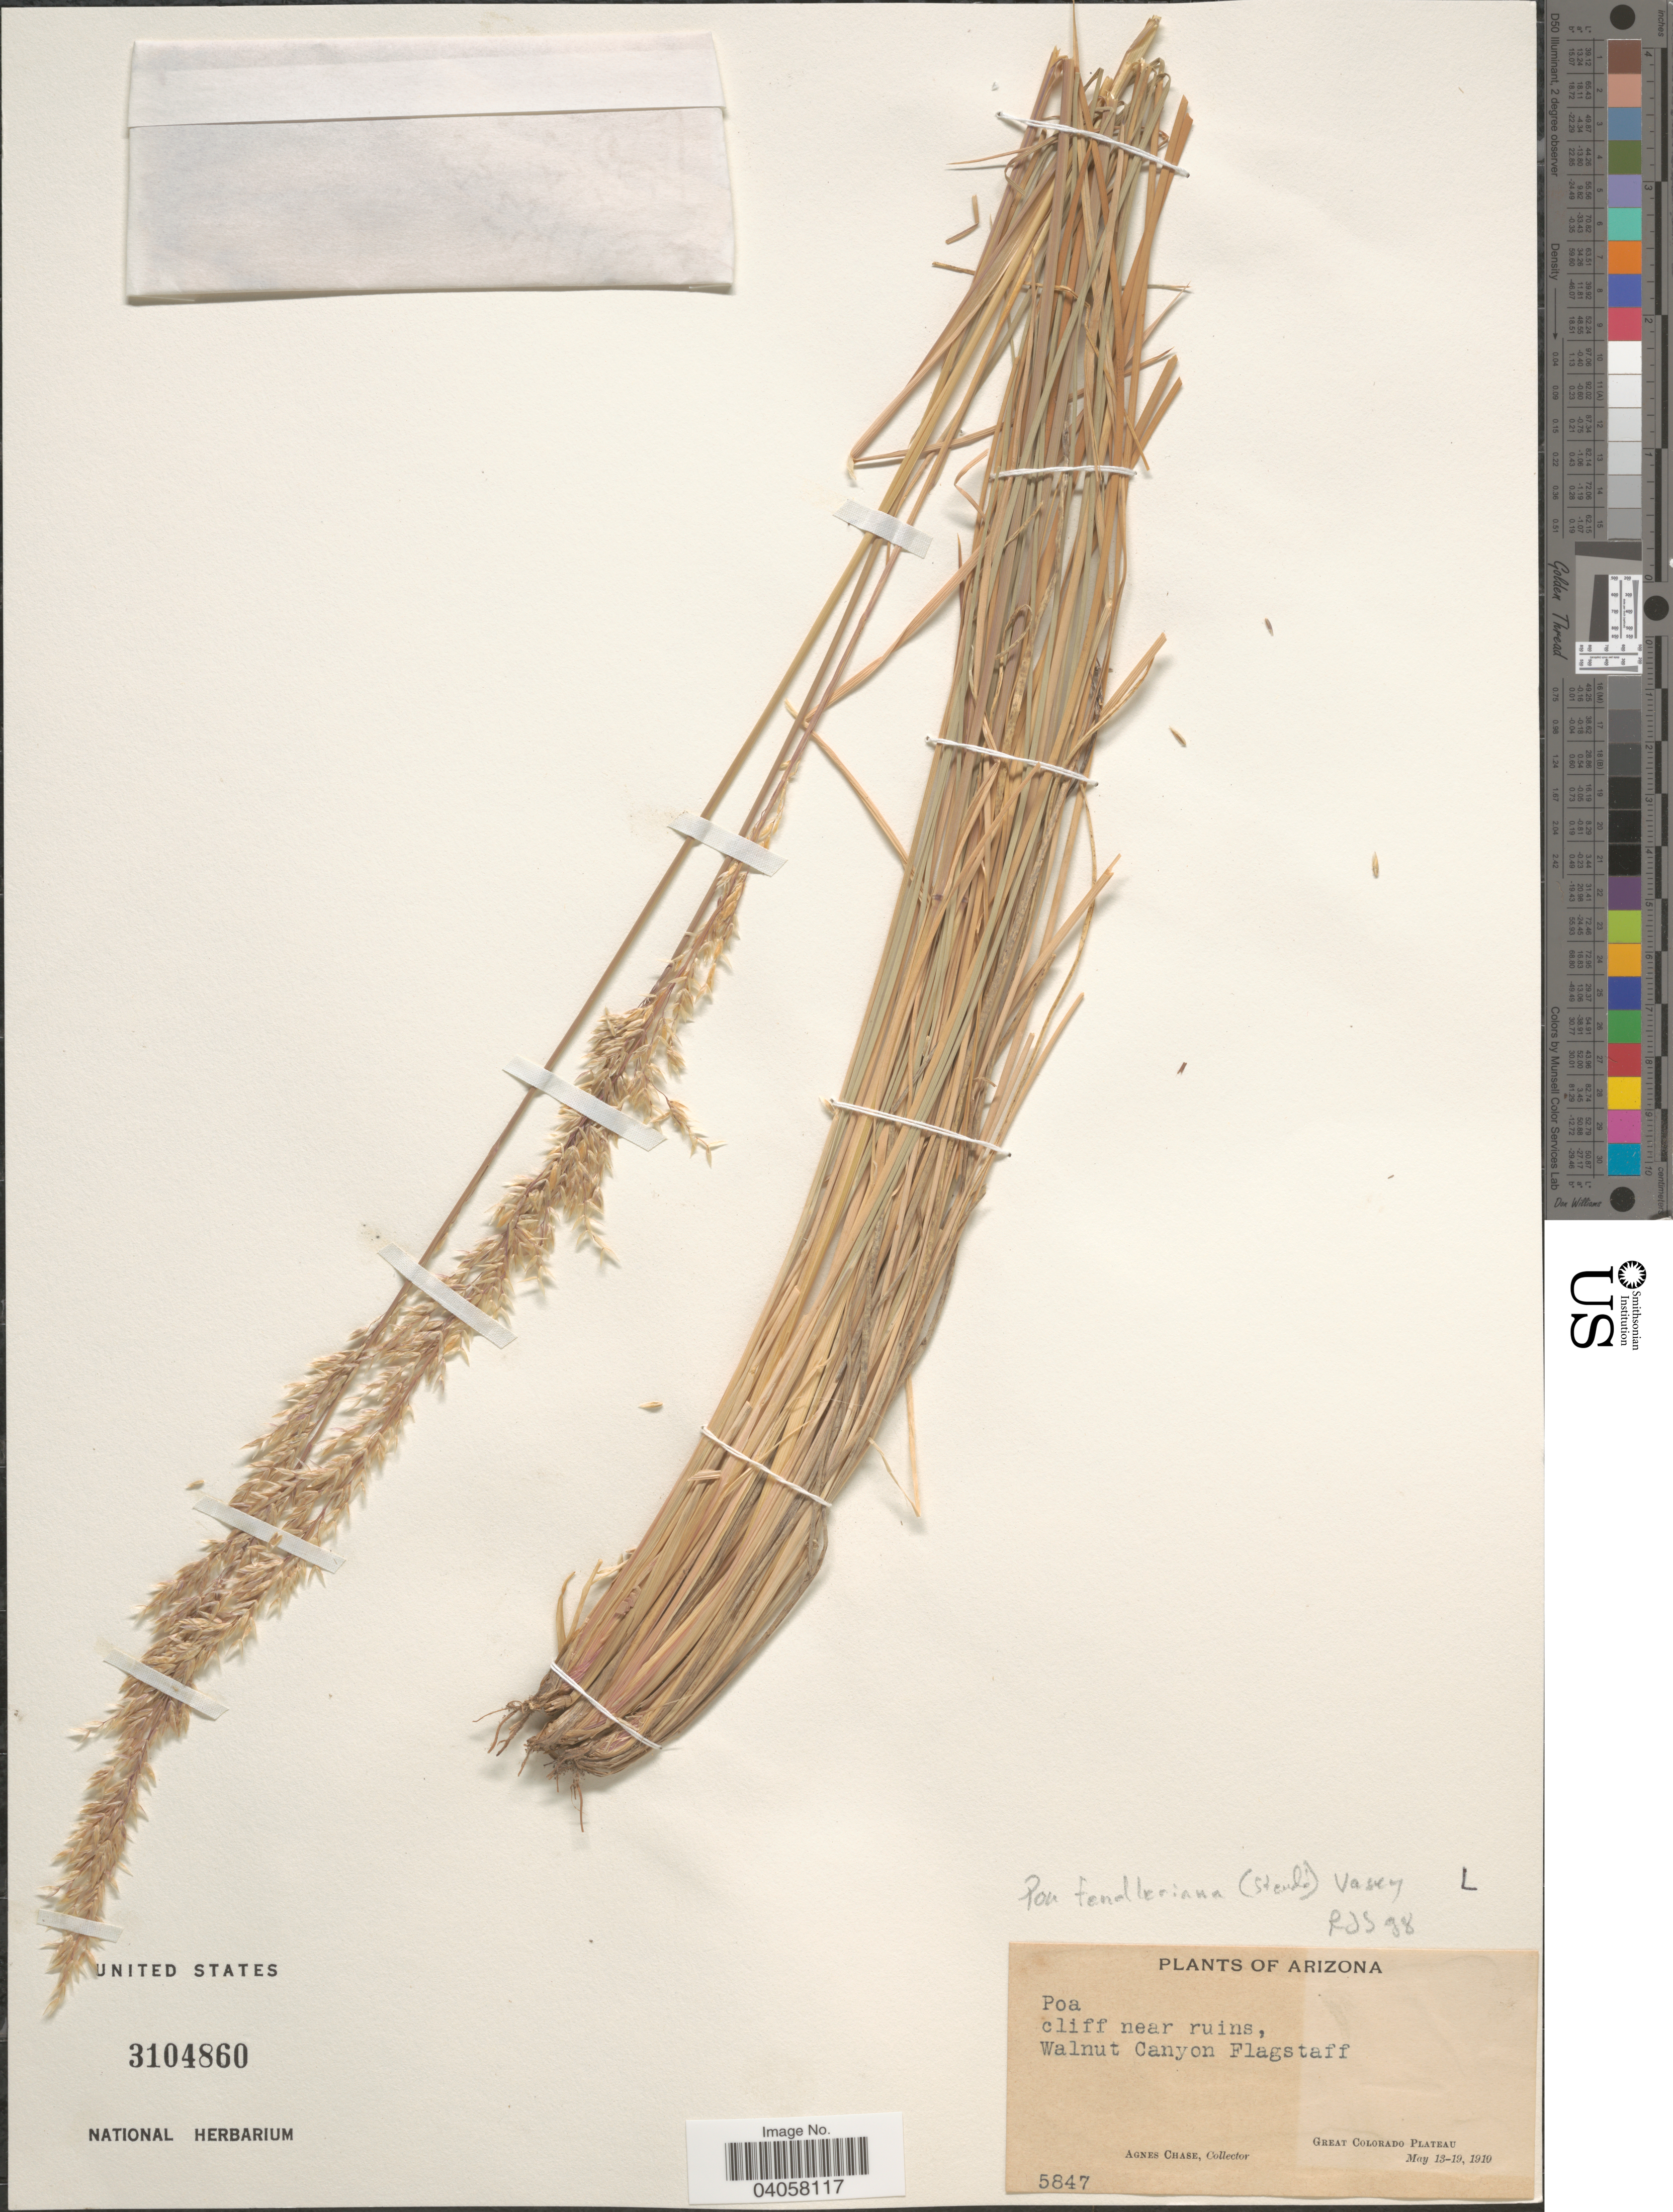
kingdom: Plantae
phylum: Tracheophyta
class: Liliopsida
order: Poales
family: Poaceae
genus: Poa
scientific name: Poa fendleriana subsp. longiligula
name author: (Scribn. & T.A. Williams) Soreng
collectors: A. Chase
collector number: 5847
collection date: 1910-05-13/1910-05-19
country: United States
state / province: Arizona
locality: Walnut Canyon Flagstaff. Great Colorado Plateau.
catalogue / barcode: US 3104860